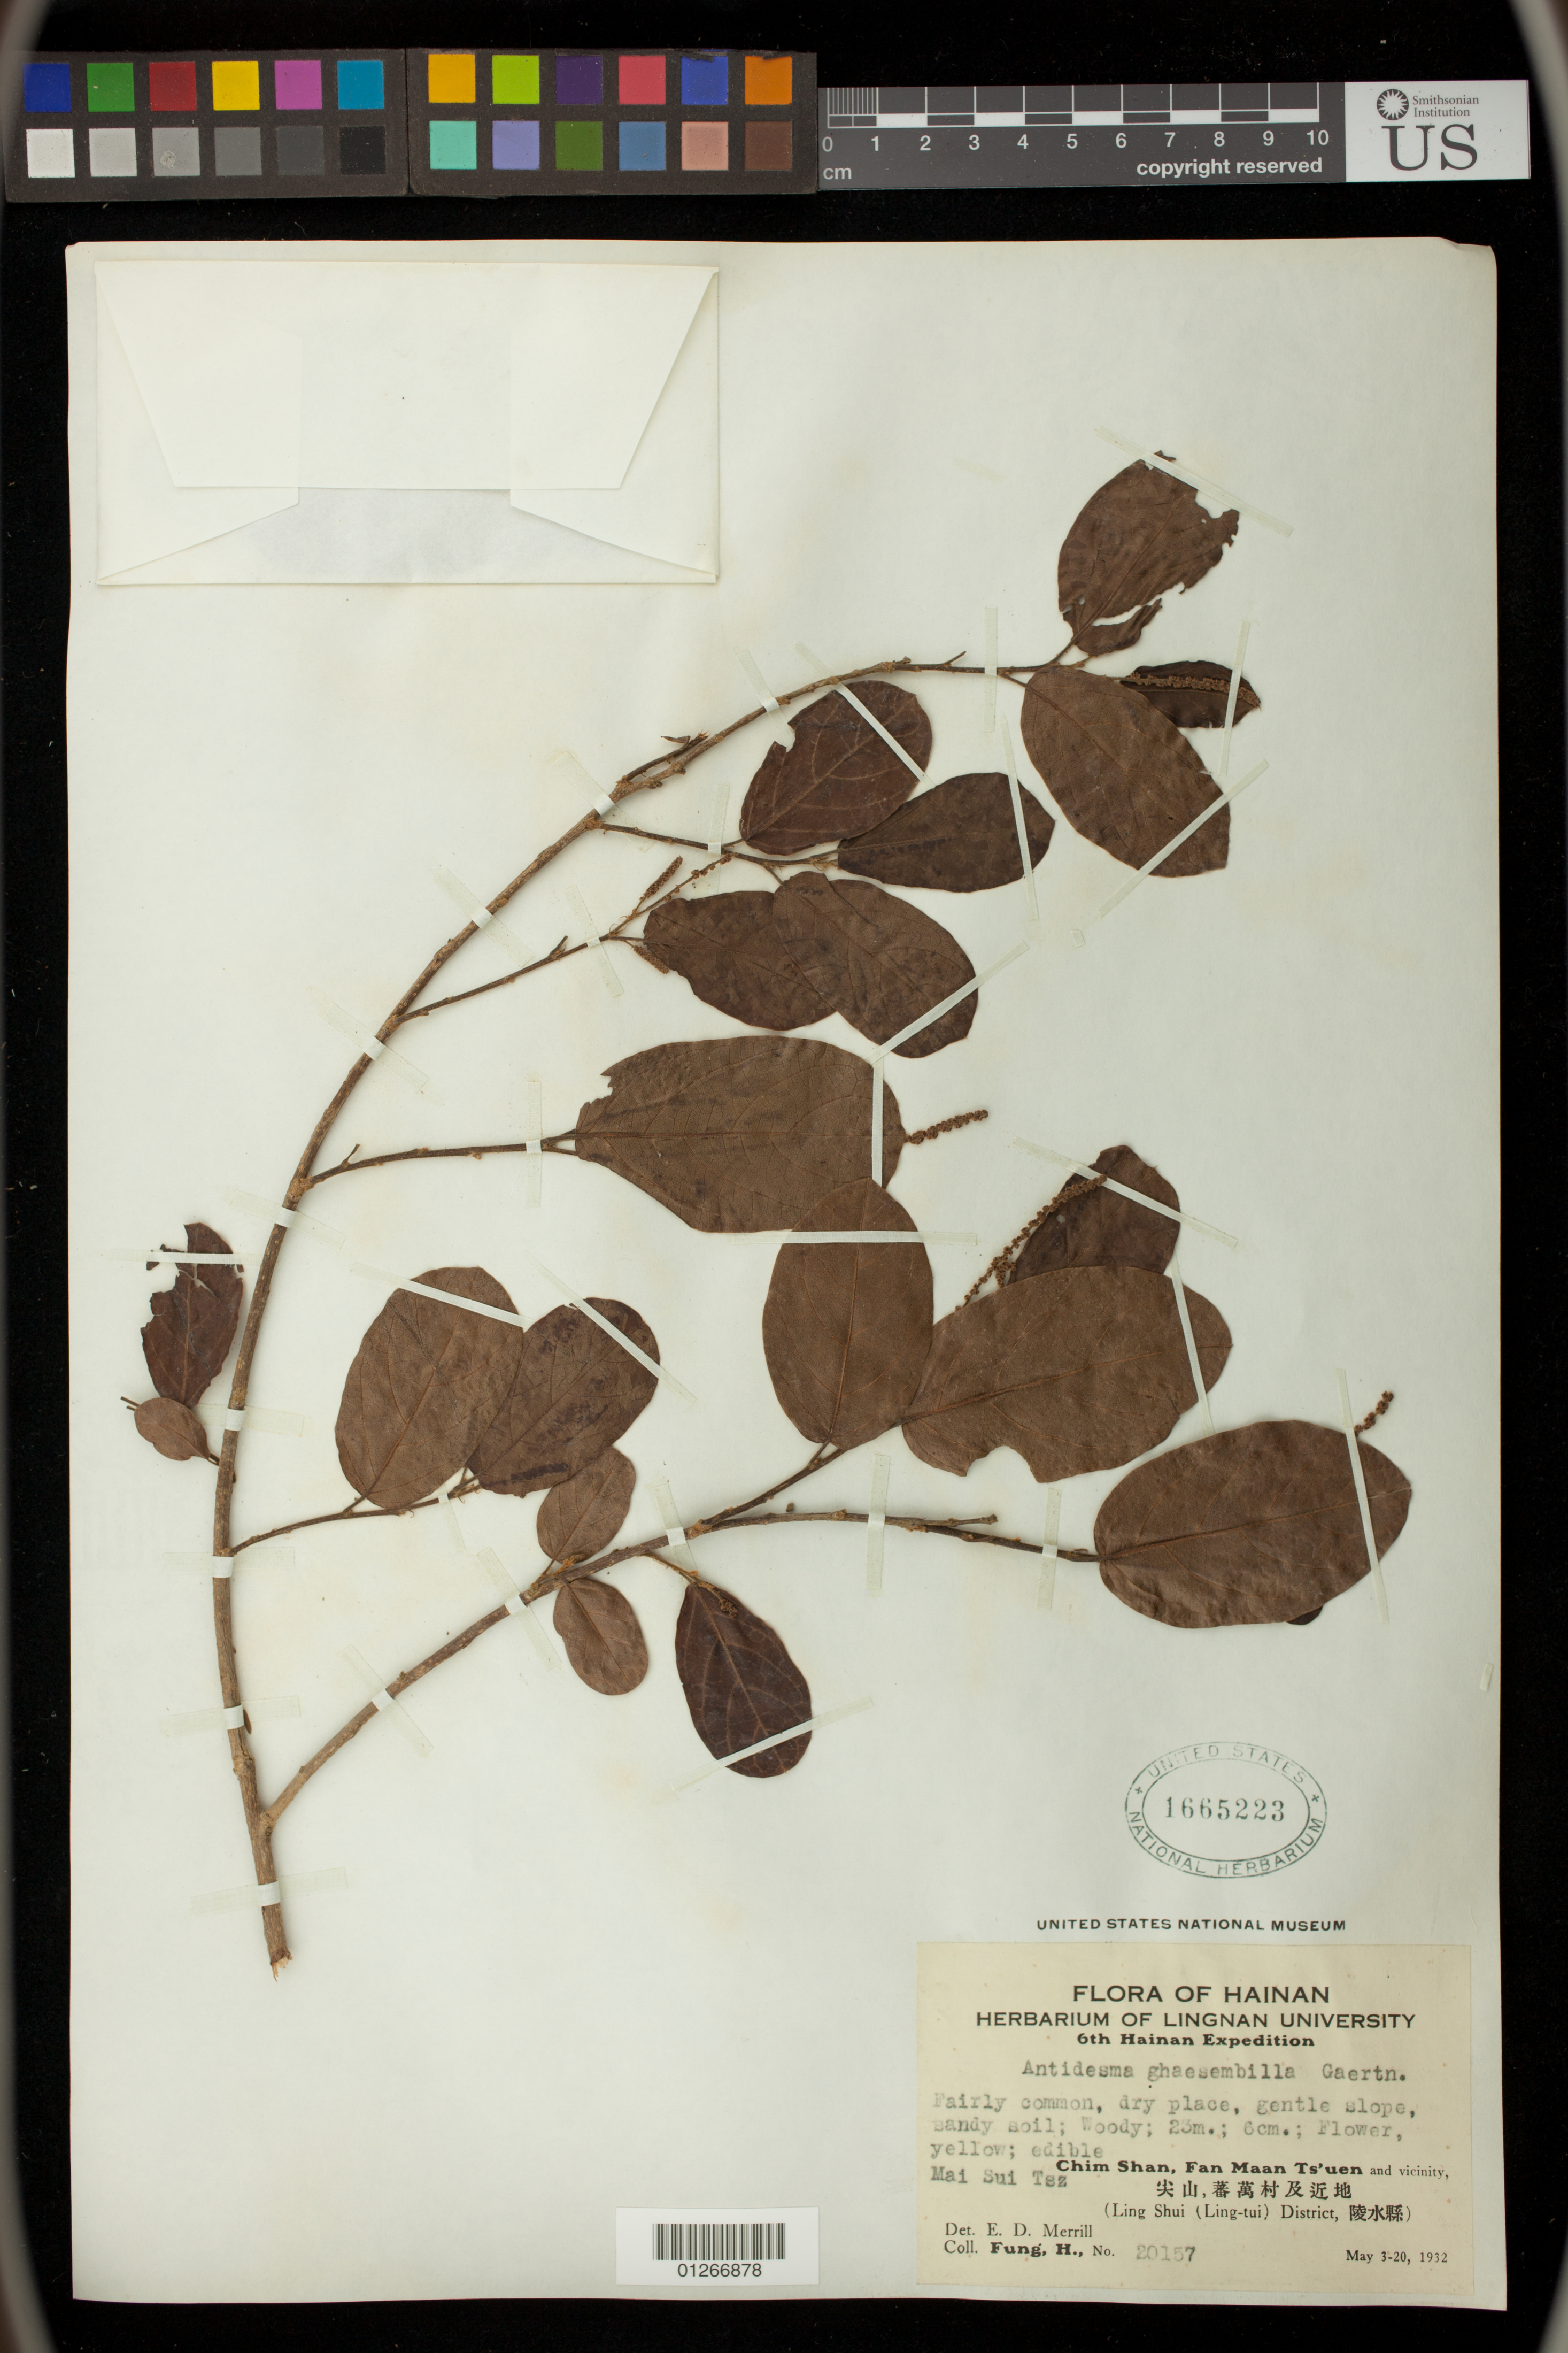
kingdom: Plantae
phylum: Tracheophyta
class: Magnoliopsida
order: Malpighiales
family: Phyllanthaceae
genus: Antidesma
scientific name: Antidesma ghaesembilla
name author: Gaertn.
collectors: H. Fung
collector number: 20157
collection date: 1932-05-03/1932-05-20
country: China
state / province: Hainan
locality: Chim Shan, Fan Maan Ts'uen and vicinity, (Ling Shui (Ling-tui) District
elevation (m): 5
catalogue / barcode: US 1665223